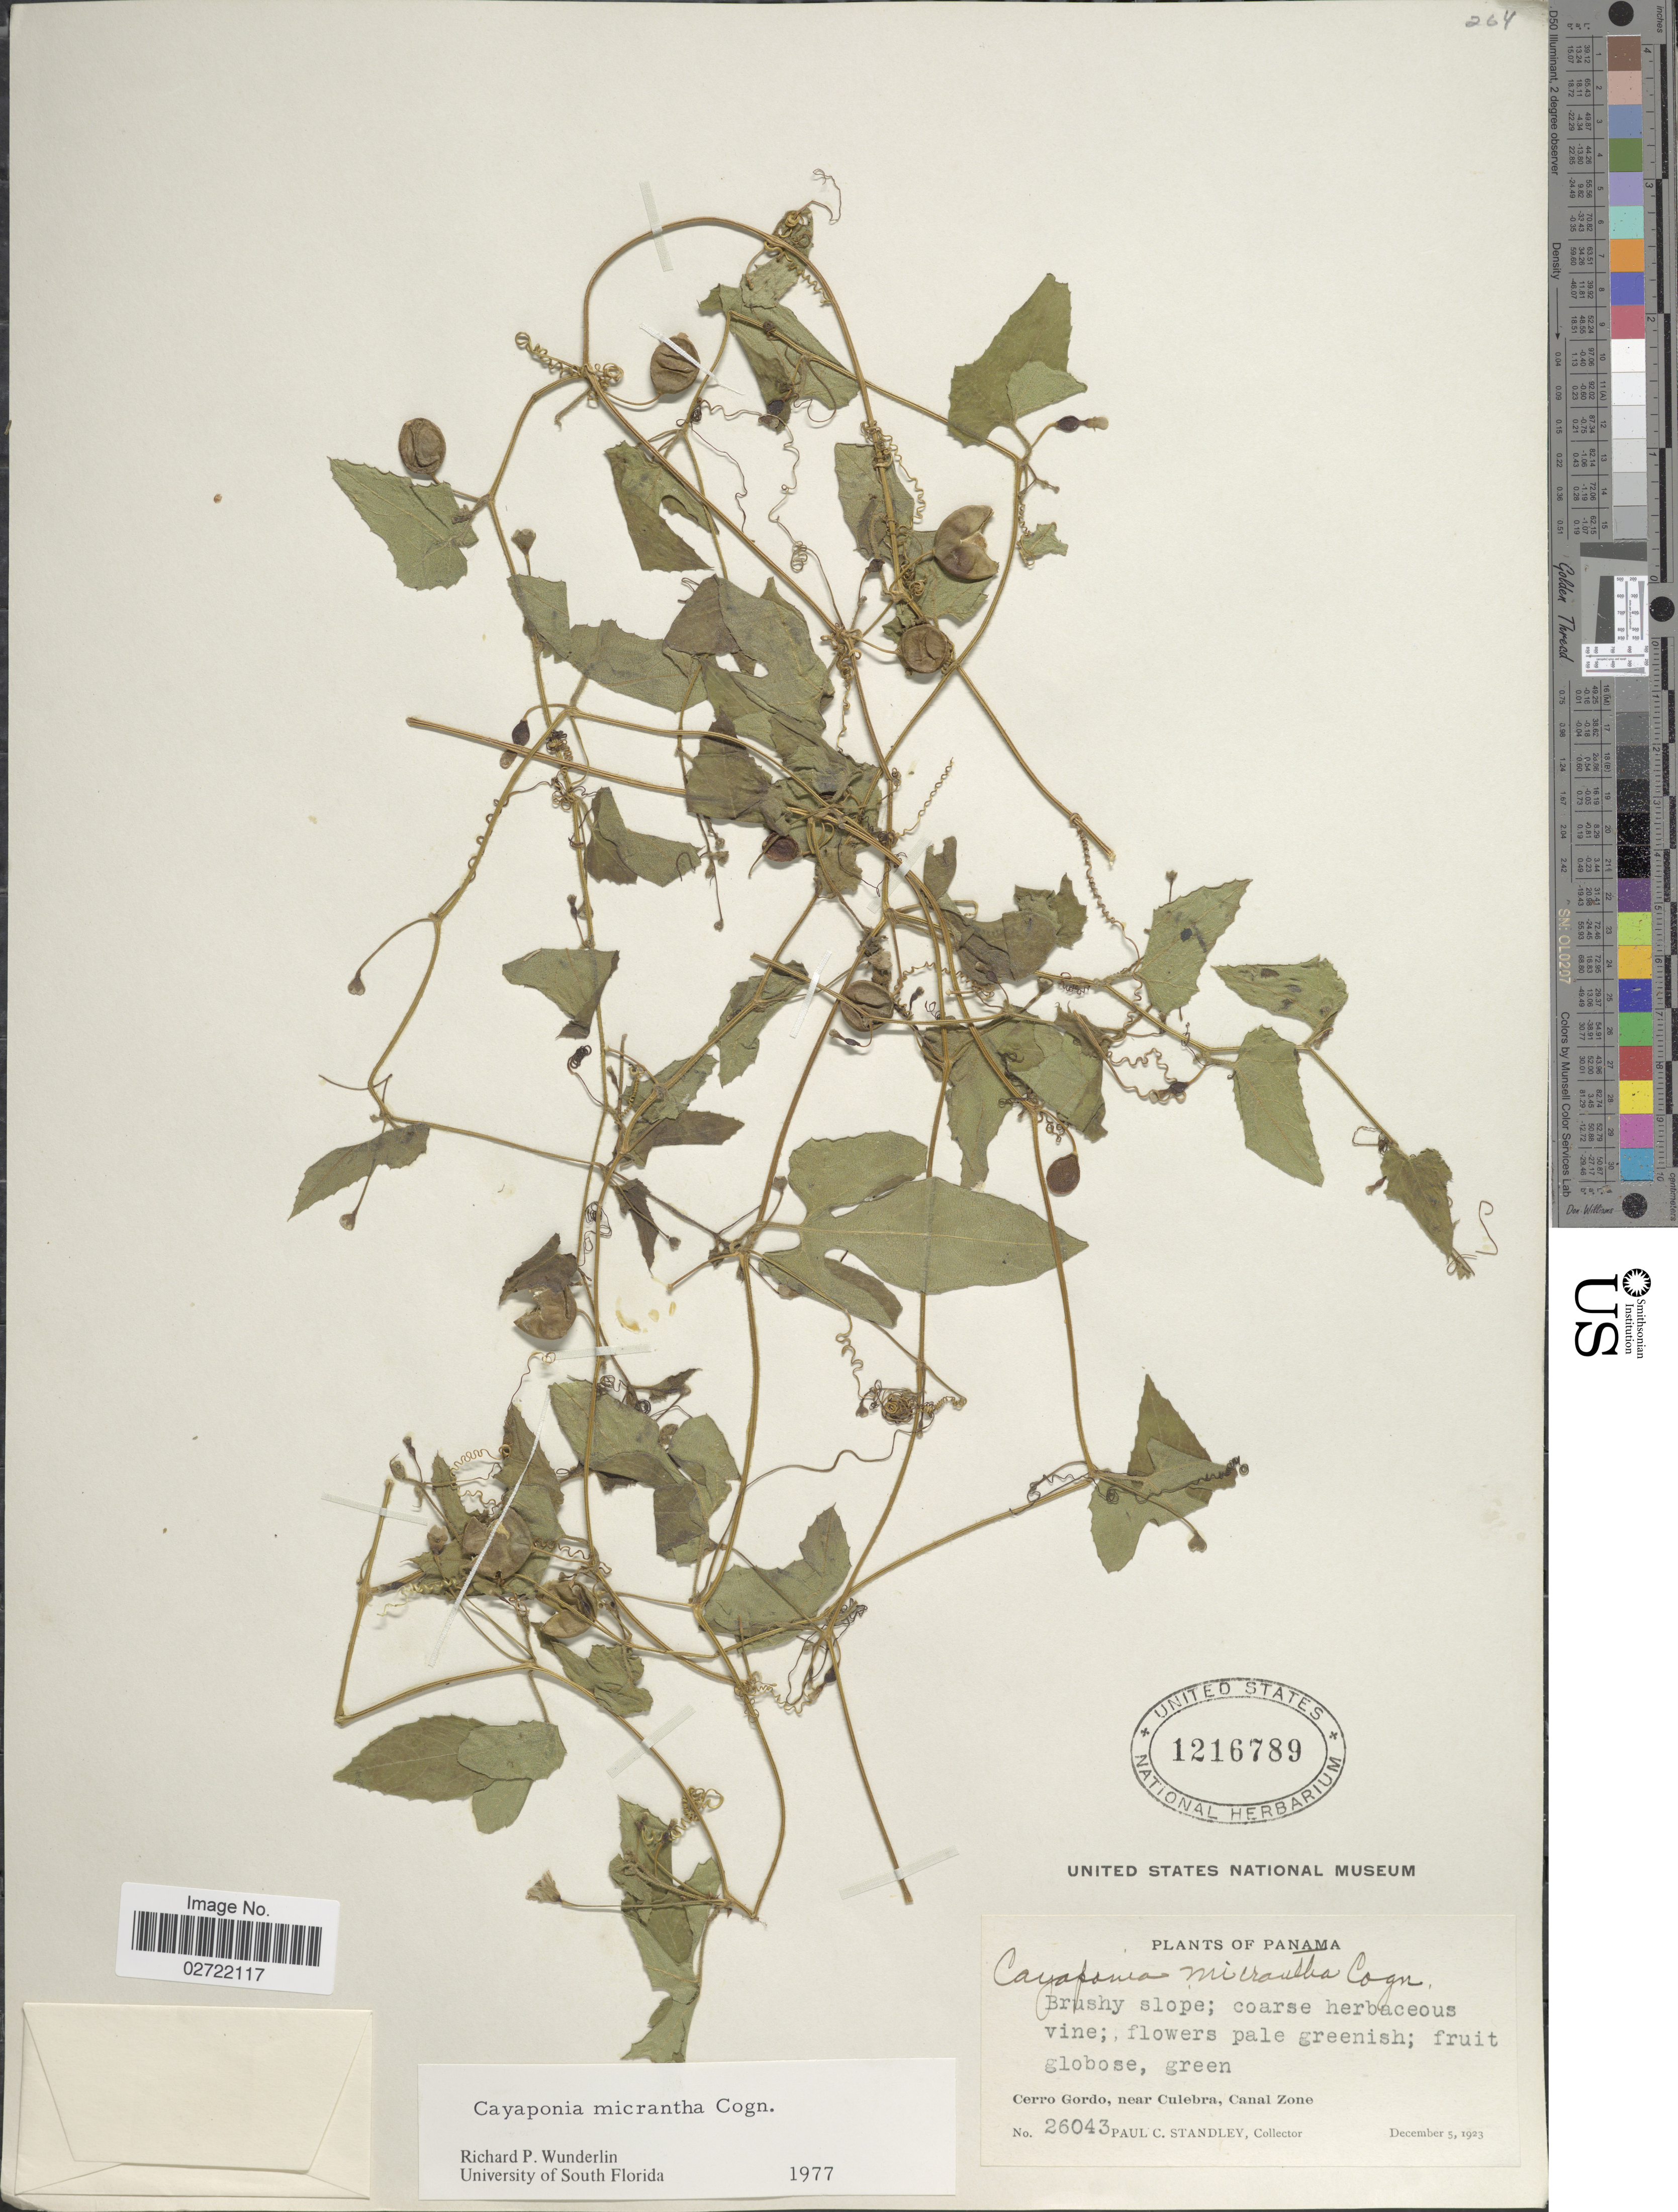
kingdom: Plantae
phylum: Tracheophyta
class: Magnoliopsida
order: Cucurbitales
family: Cucurbitaceae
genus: Cayaponia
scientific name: Cayaponia micrantha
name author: Cogn.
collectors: P. C. Standley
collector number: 26043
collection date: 1923-12-05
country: Panama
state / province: Colón / Panamá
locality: Cerro Gordo, near Culebra, Canal Zone.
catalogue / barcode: US 1216789